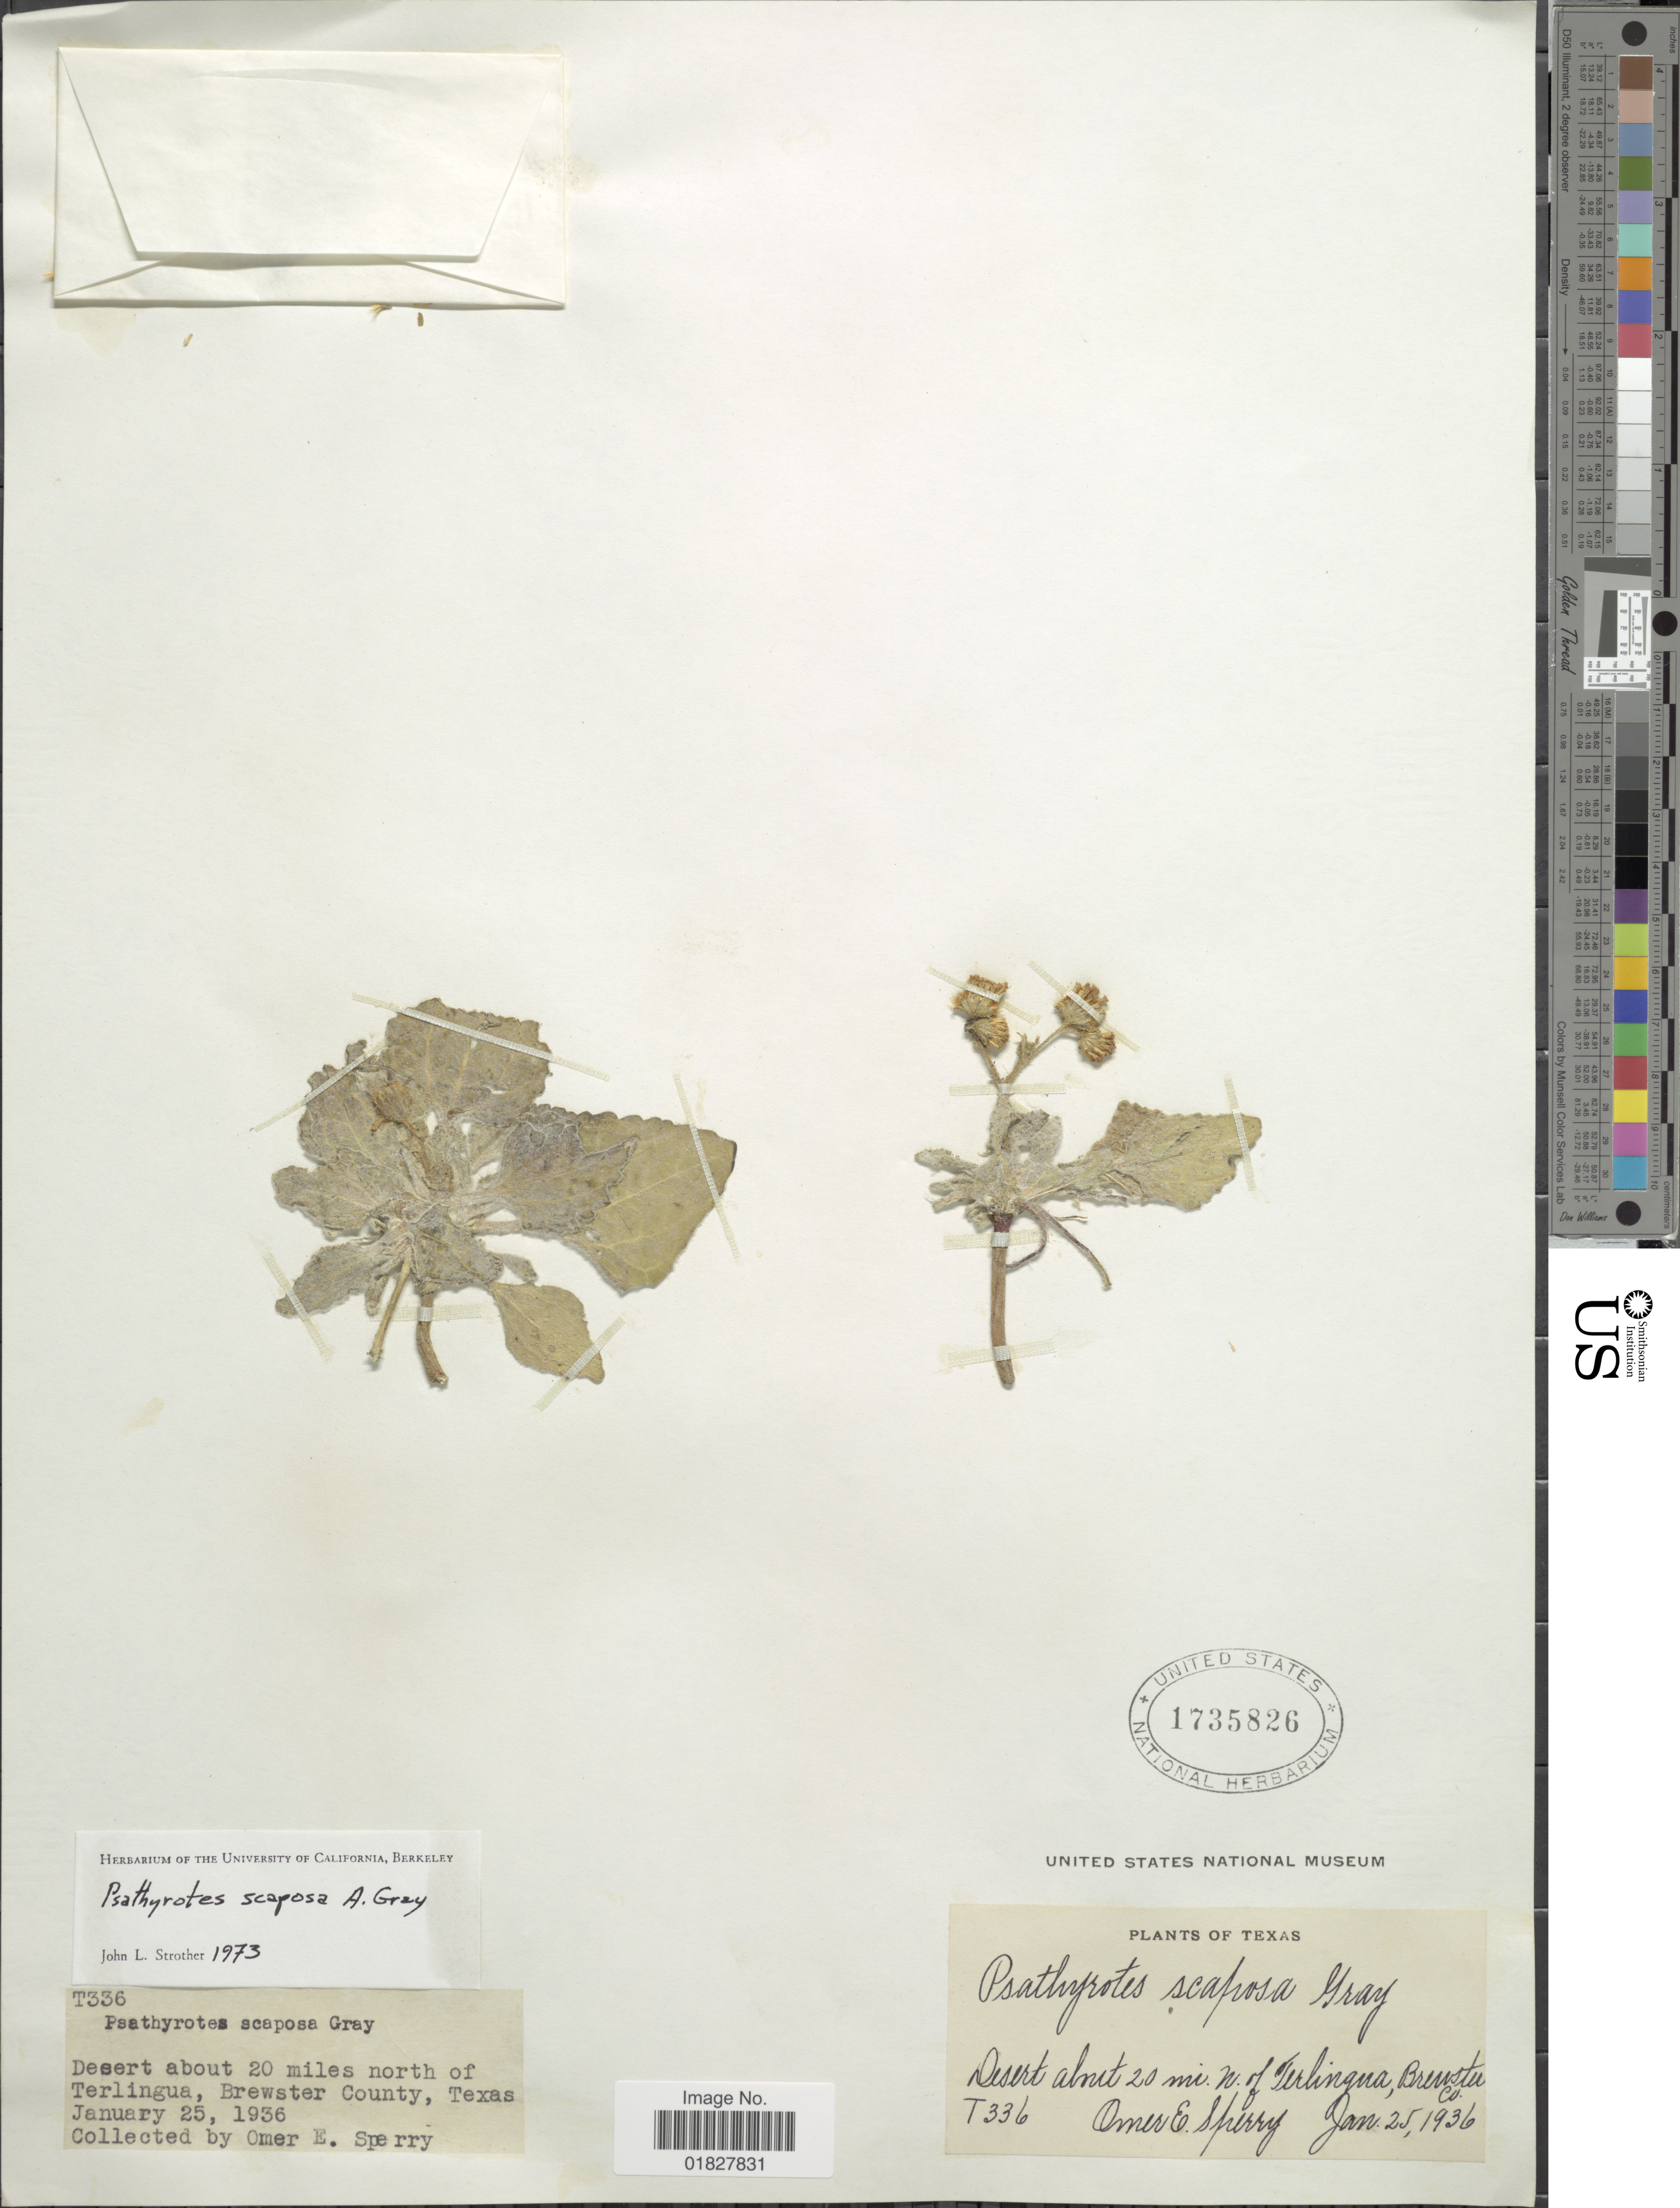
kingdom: Plantae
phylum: Tracheophyta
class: Magnoliopsida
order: Asterales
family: Asteraceae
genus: Psathyrotopsis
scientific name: Psathyrotopsis scaposa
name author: (A. Gray) H. Rob.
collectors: O. E. Sperry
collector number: T336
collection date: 1936-01-25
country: United States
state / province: Texas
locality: Desert about 20 miles north of Terlingua, Brewster County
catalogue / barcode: US 1735826